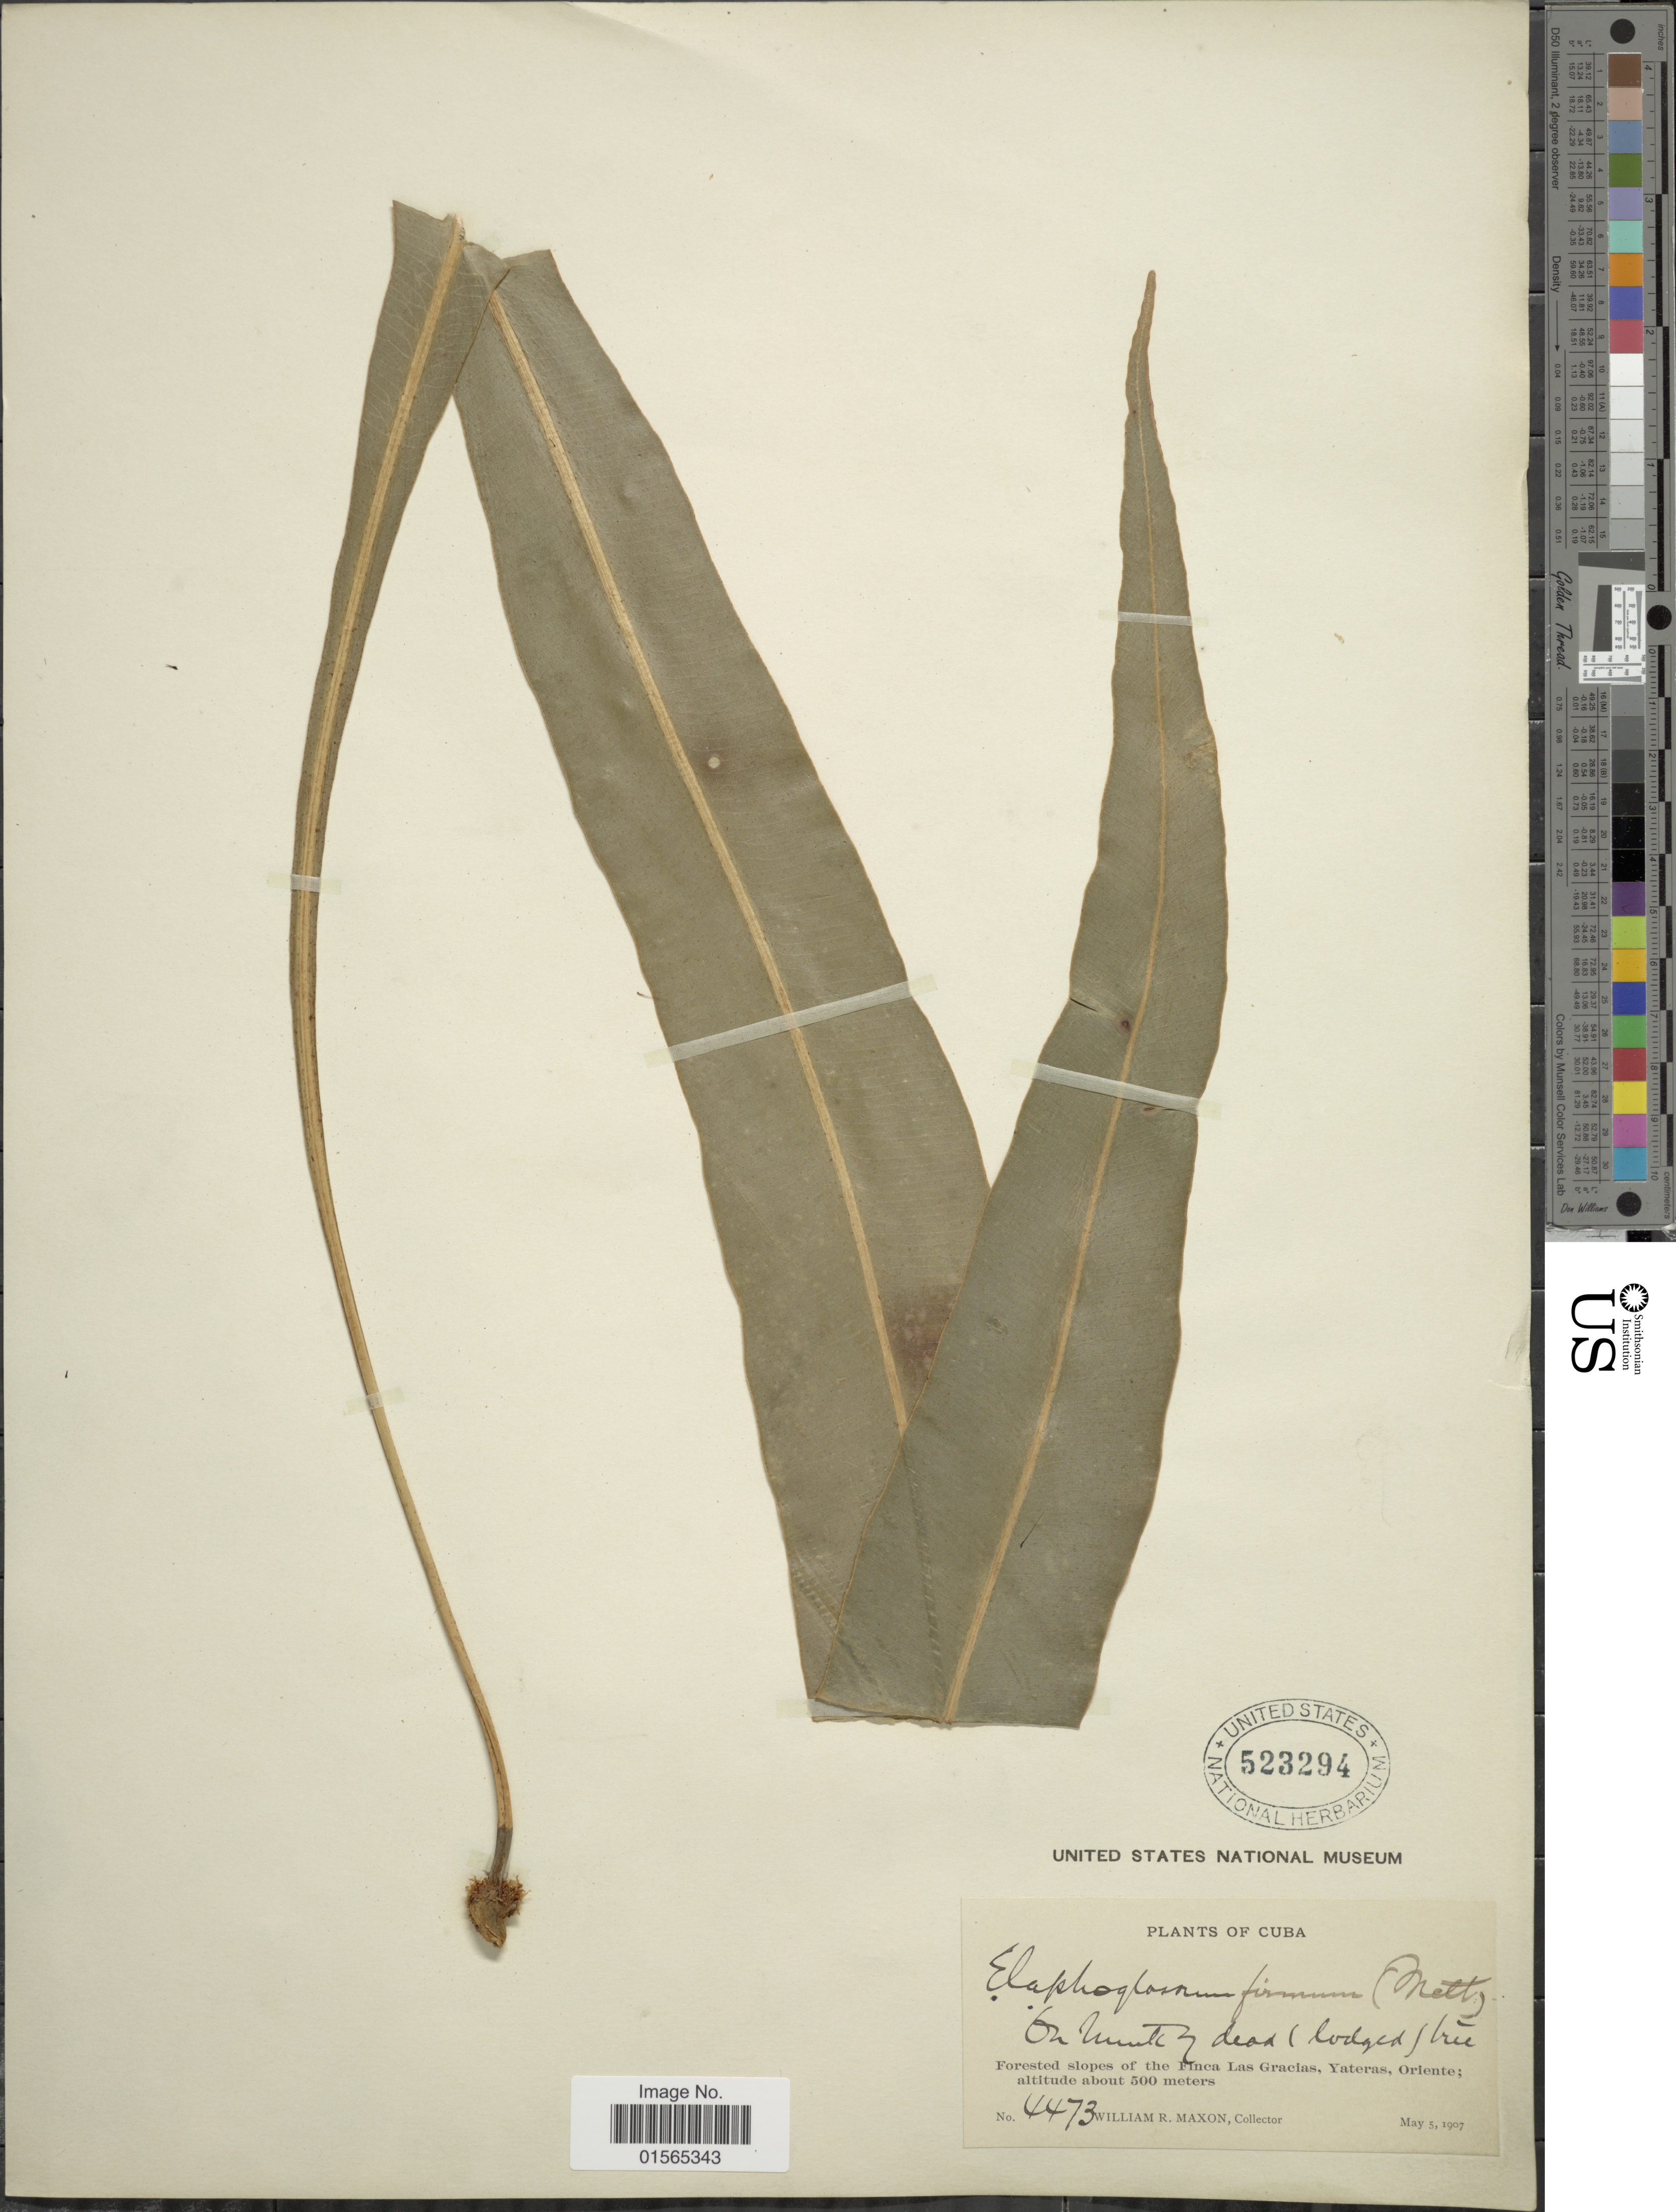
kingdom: Plantae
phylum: Tracheophyta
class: Polypodiopsida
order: Polypodiales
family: Dryopteridaceae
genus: Elaphoglossum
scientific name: Elaphoglossum firmum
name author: (Mett.) Urb.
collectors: W. R. Maxon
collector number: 4473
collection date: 1907-05-05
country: Cuba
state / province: Oriente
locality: Forested slopes of the Finca Las Gracias, Yateras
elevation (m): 500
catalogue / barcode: US 523294